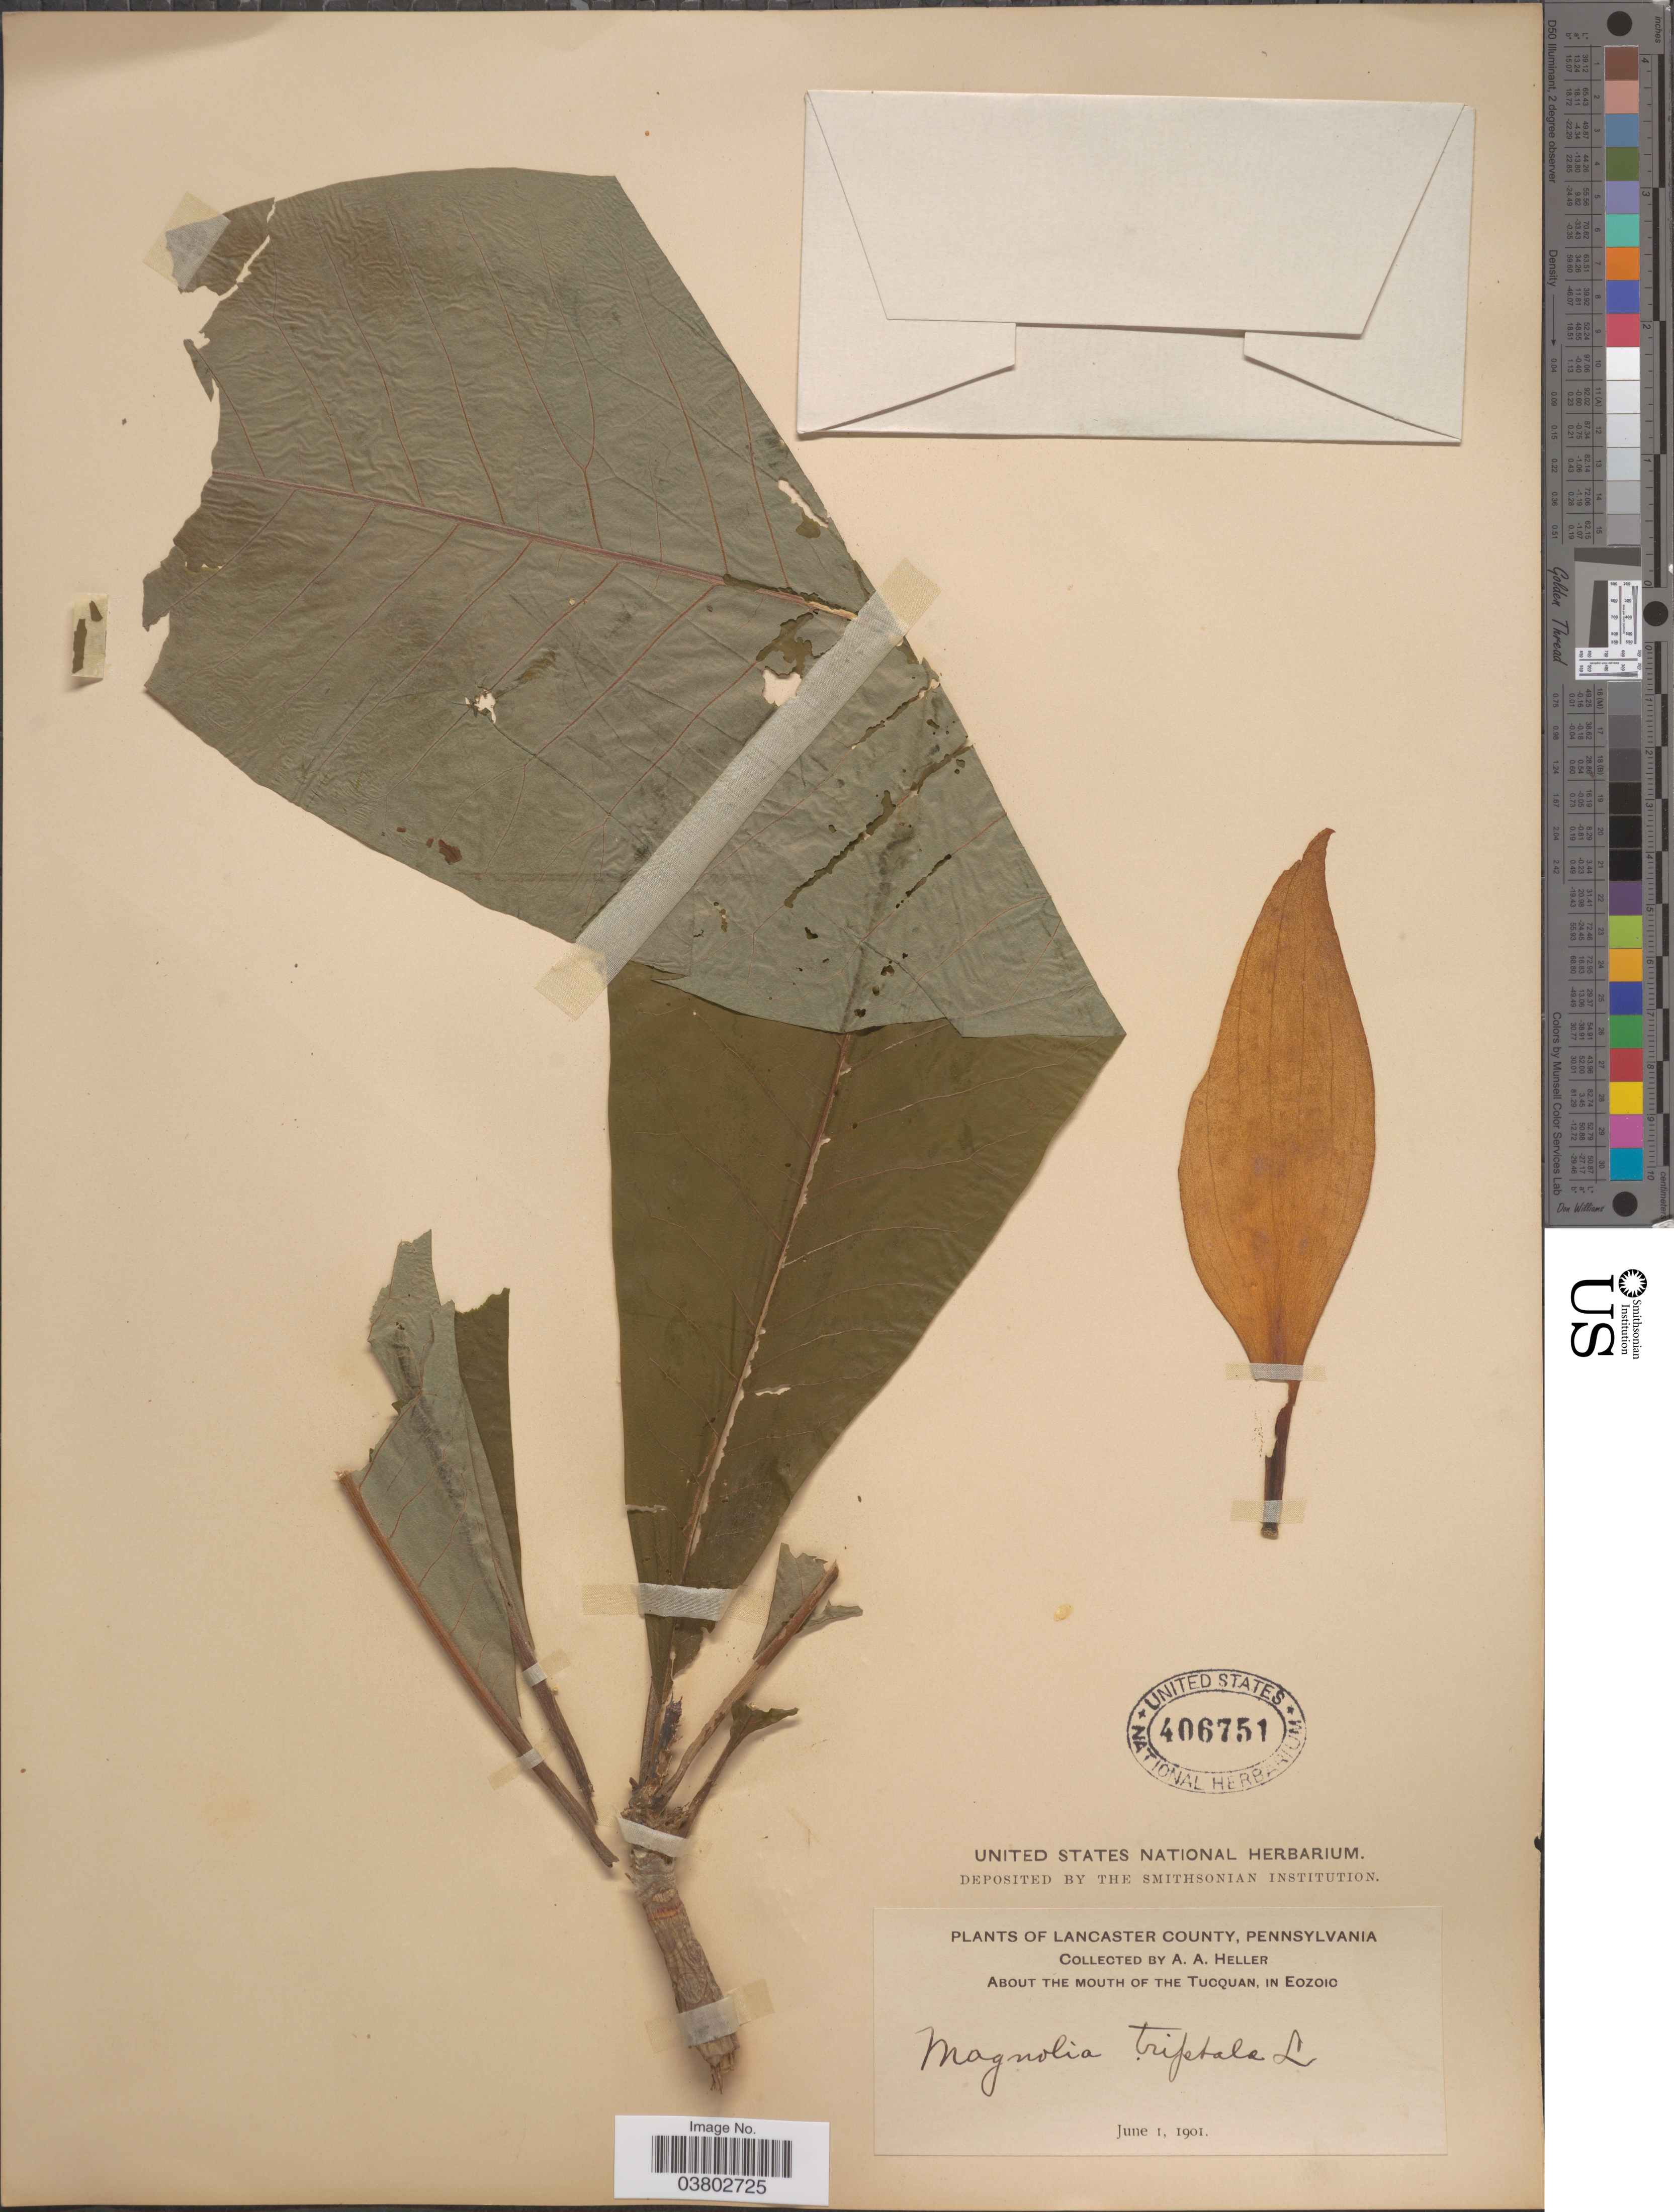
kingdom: Plantae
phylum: Tracheophyta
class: Magnoliopsida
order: Magnoliales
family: Magnoliaceae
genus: Magnolia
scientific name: Magnolia tripetala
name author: L.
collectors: A. A. Heller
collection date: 1901-06-01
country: United States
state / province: Pennsylvania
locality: Lancaster County. About the Mouth of the Tucquan, in Eozoic.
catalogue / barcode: US 406751